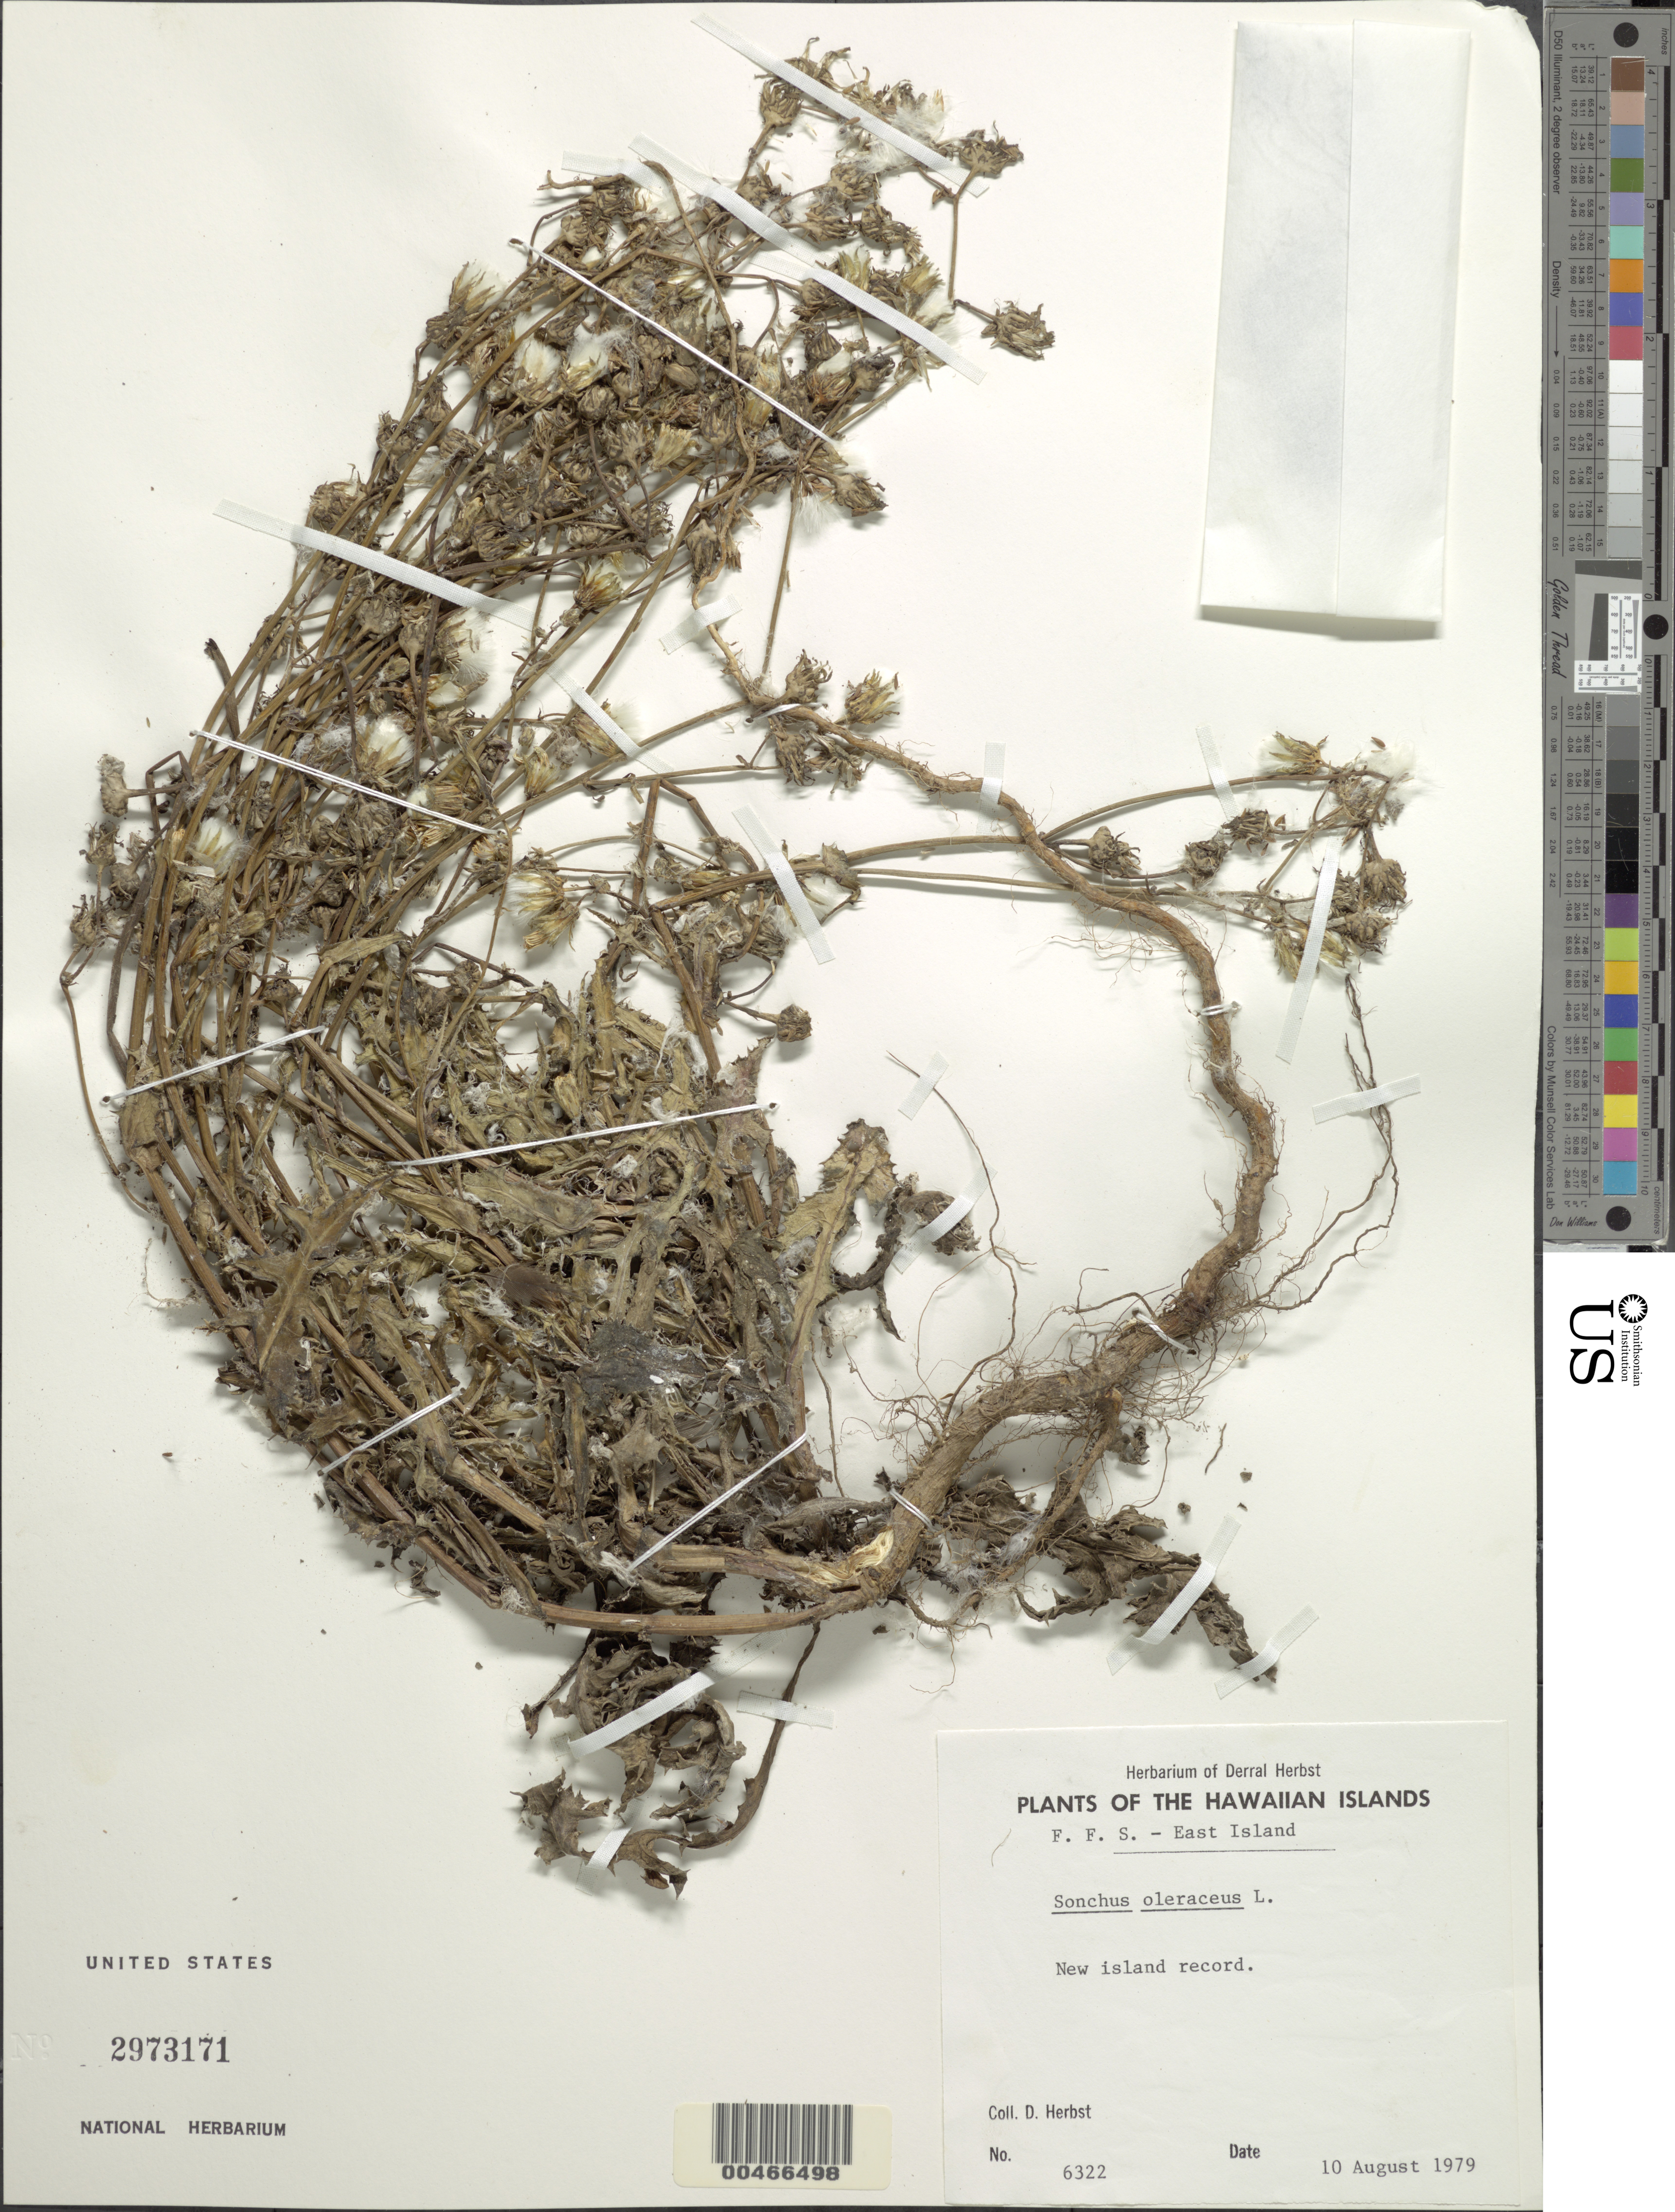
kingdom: Plantae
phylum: Tracheophyta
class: Magnoliopsida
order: Asterales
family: Asteraceae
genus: Sonchus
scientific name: Sonchus oleraceus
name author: L.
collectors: D. R. Herbst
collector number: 6322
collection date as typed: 10 Aug 1979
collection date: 1979-08-10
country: United States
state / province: Hawaii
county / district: Honolulu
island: French Frigate Shoals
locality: East Islet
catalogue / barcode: US 2973171